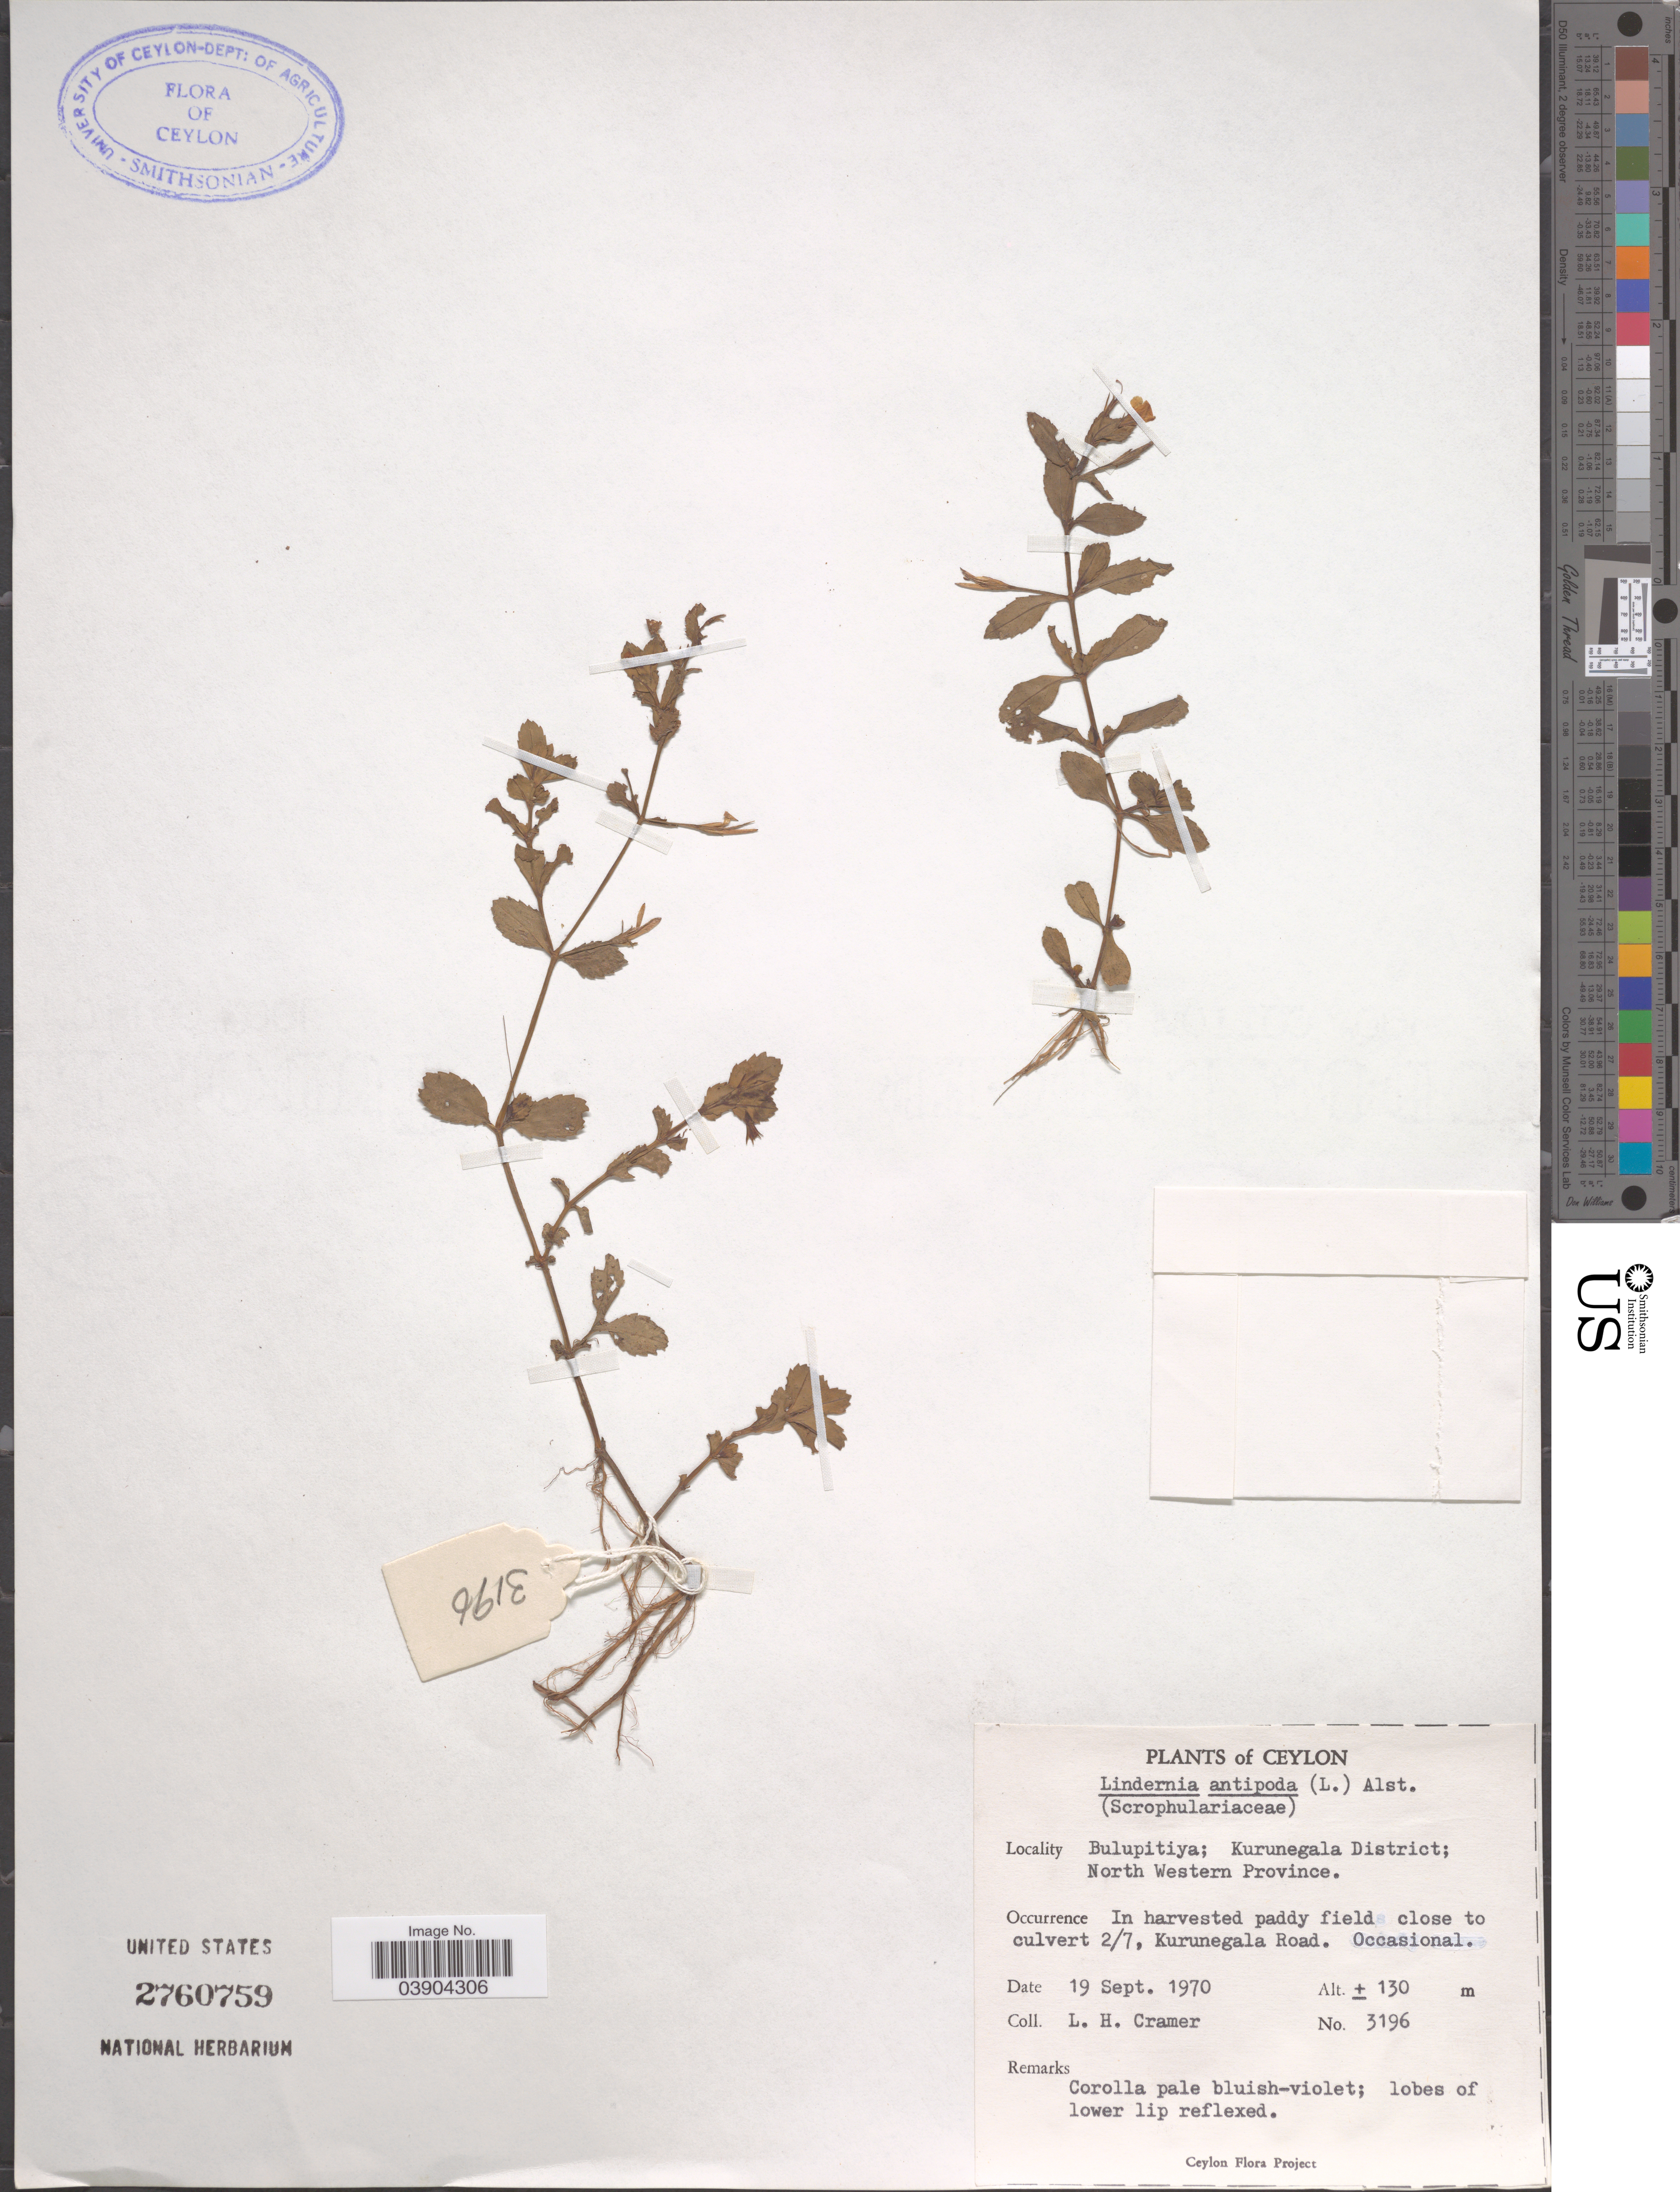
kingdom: Plantae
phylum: Tracheophyta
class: Magnoliopsida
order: Lamiales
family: Linderniaceae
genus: Lindernia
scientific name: Lindernia antipoda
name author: (L.) Alston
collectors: L. H. Cramer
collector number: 3196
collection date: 1970-09-19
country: Sri Lanka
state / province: North Western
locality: Ceylon. Bulupitiya; Kurunegala District. In harvested paddy field close to culvert 2/7, Kurunegala Road.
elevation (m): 130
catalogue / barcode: US 2760759